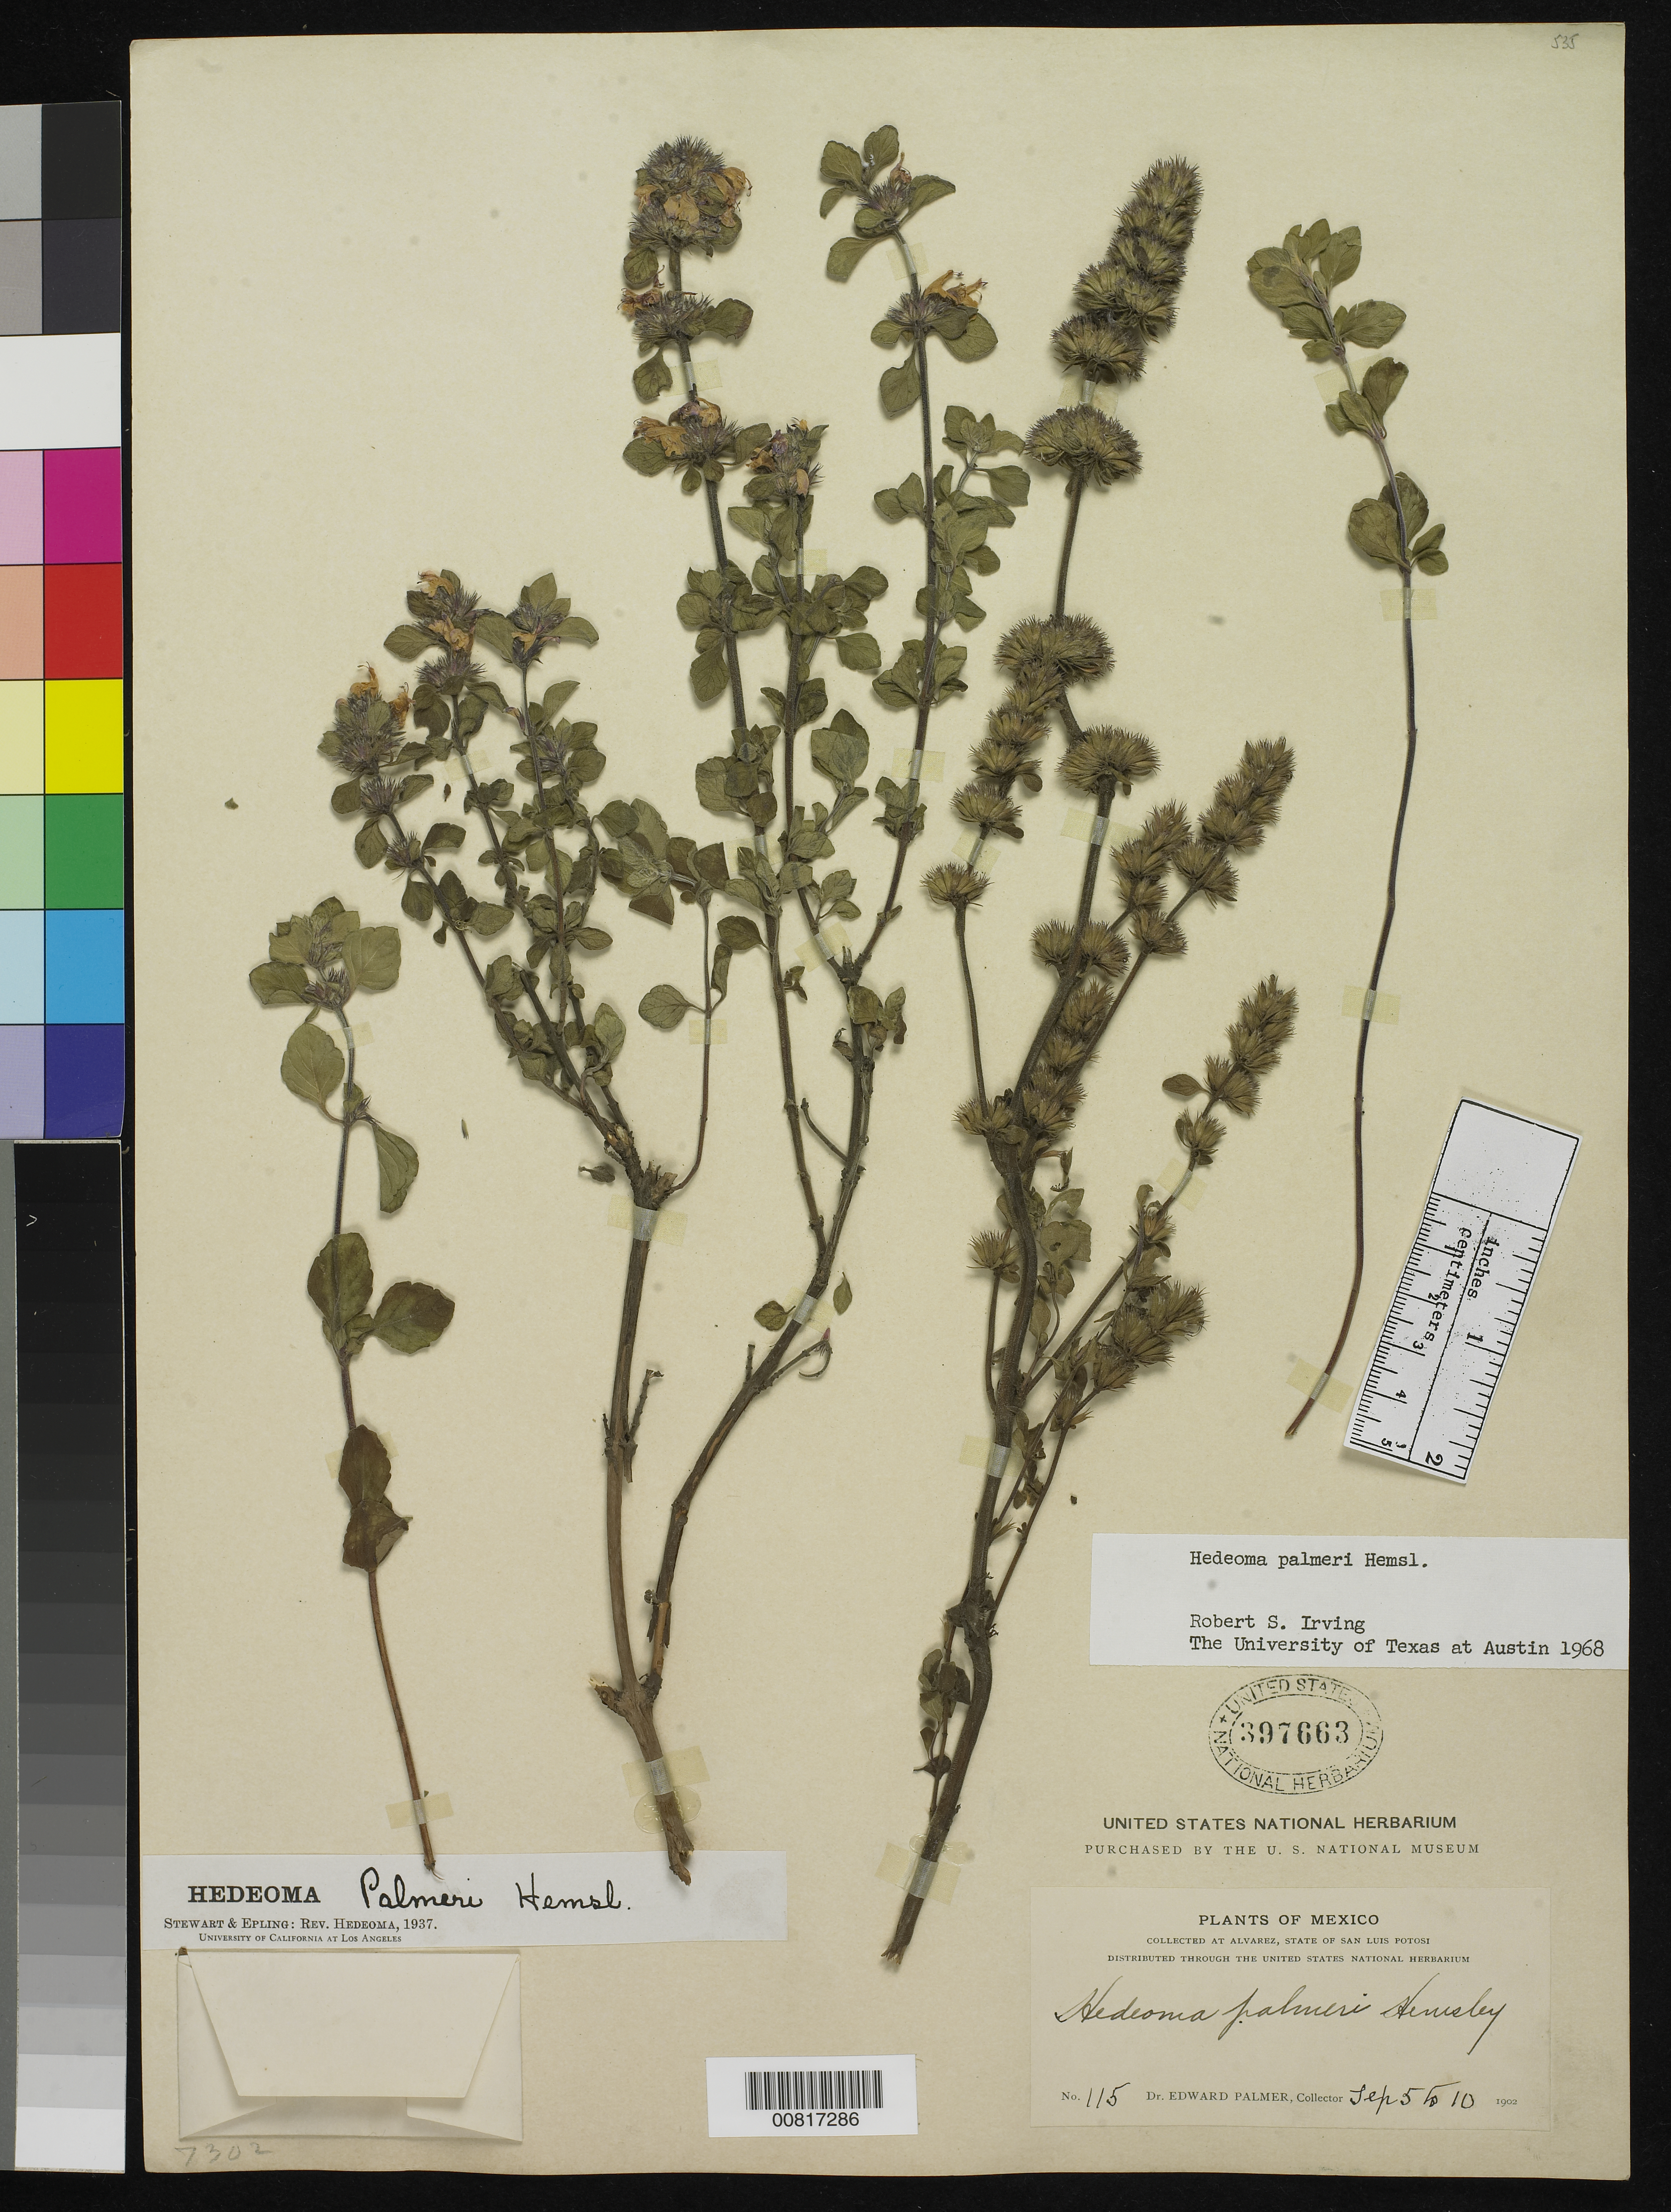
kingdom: Plantae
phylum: Tracheophyta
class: Magnoliopsida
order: Lamiales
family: Lamiaceae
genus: Hedeoma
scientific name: Hedeoma palmeri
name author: Hemsl.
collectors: E. Palmer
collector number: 115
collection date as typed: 05 Sep 1902 to 10 Sep 1902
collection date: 1902-09-05/1902-09-10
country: Mexico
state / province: San Luis Potosí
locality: Alvarez, San Luis Potosí.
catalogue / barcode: US 397663